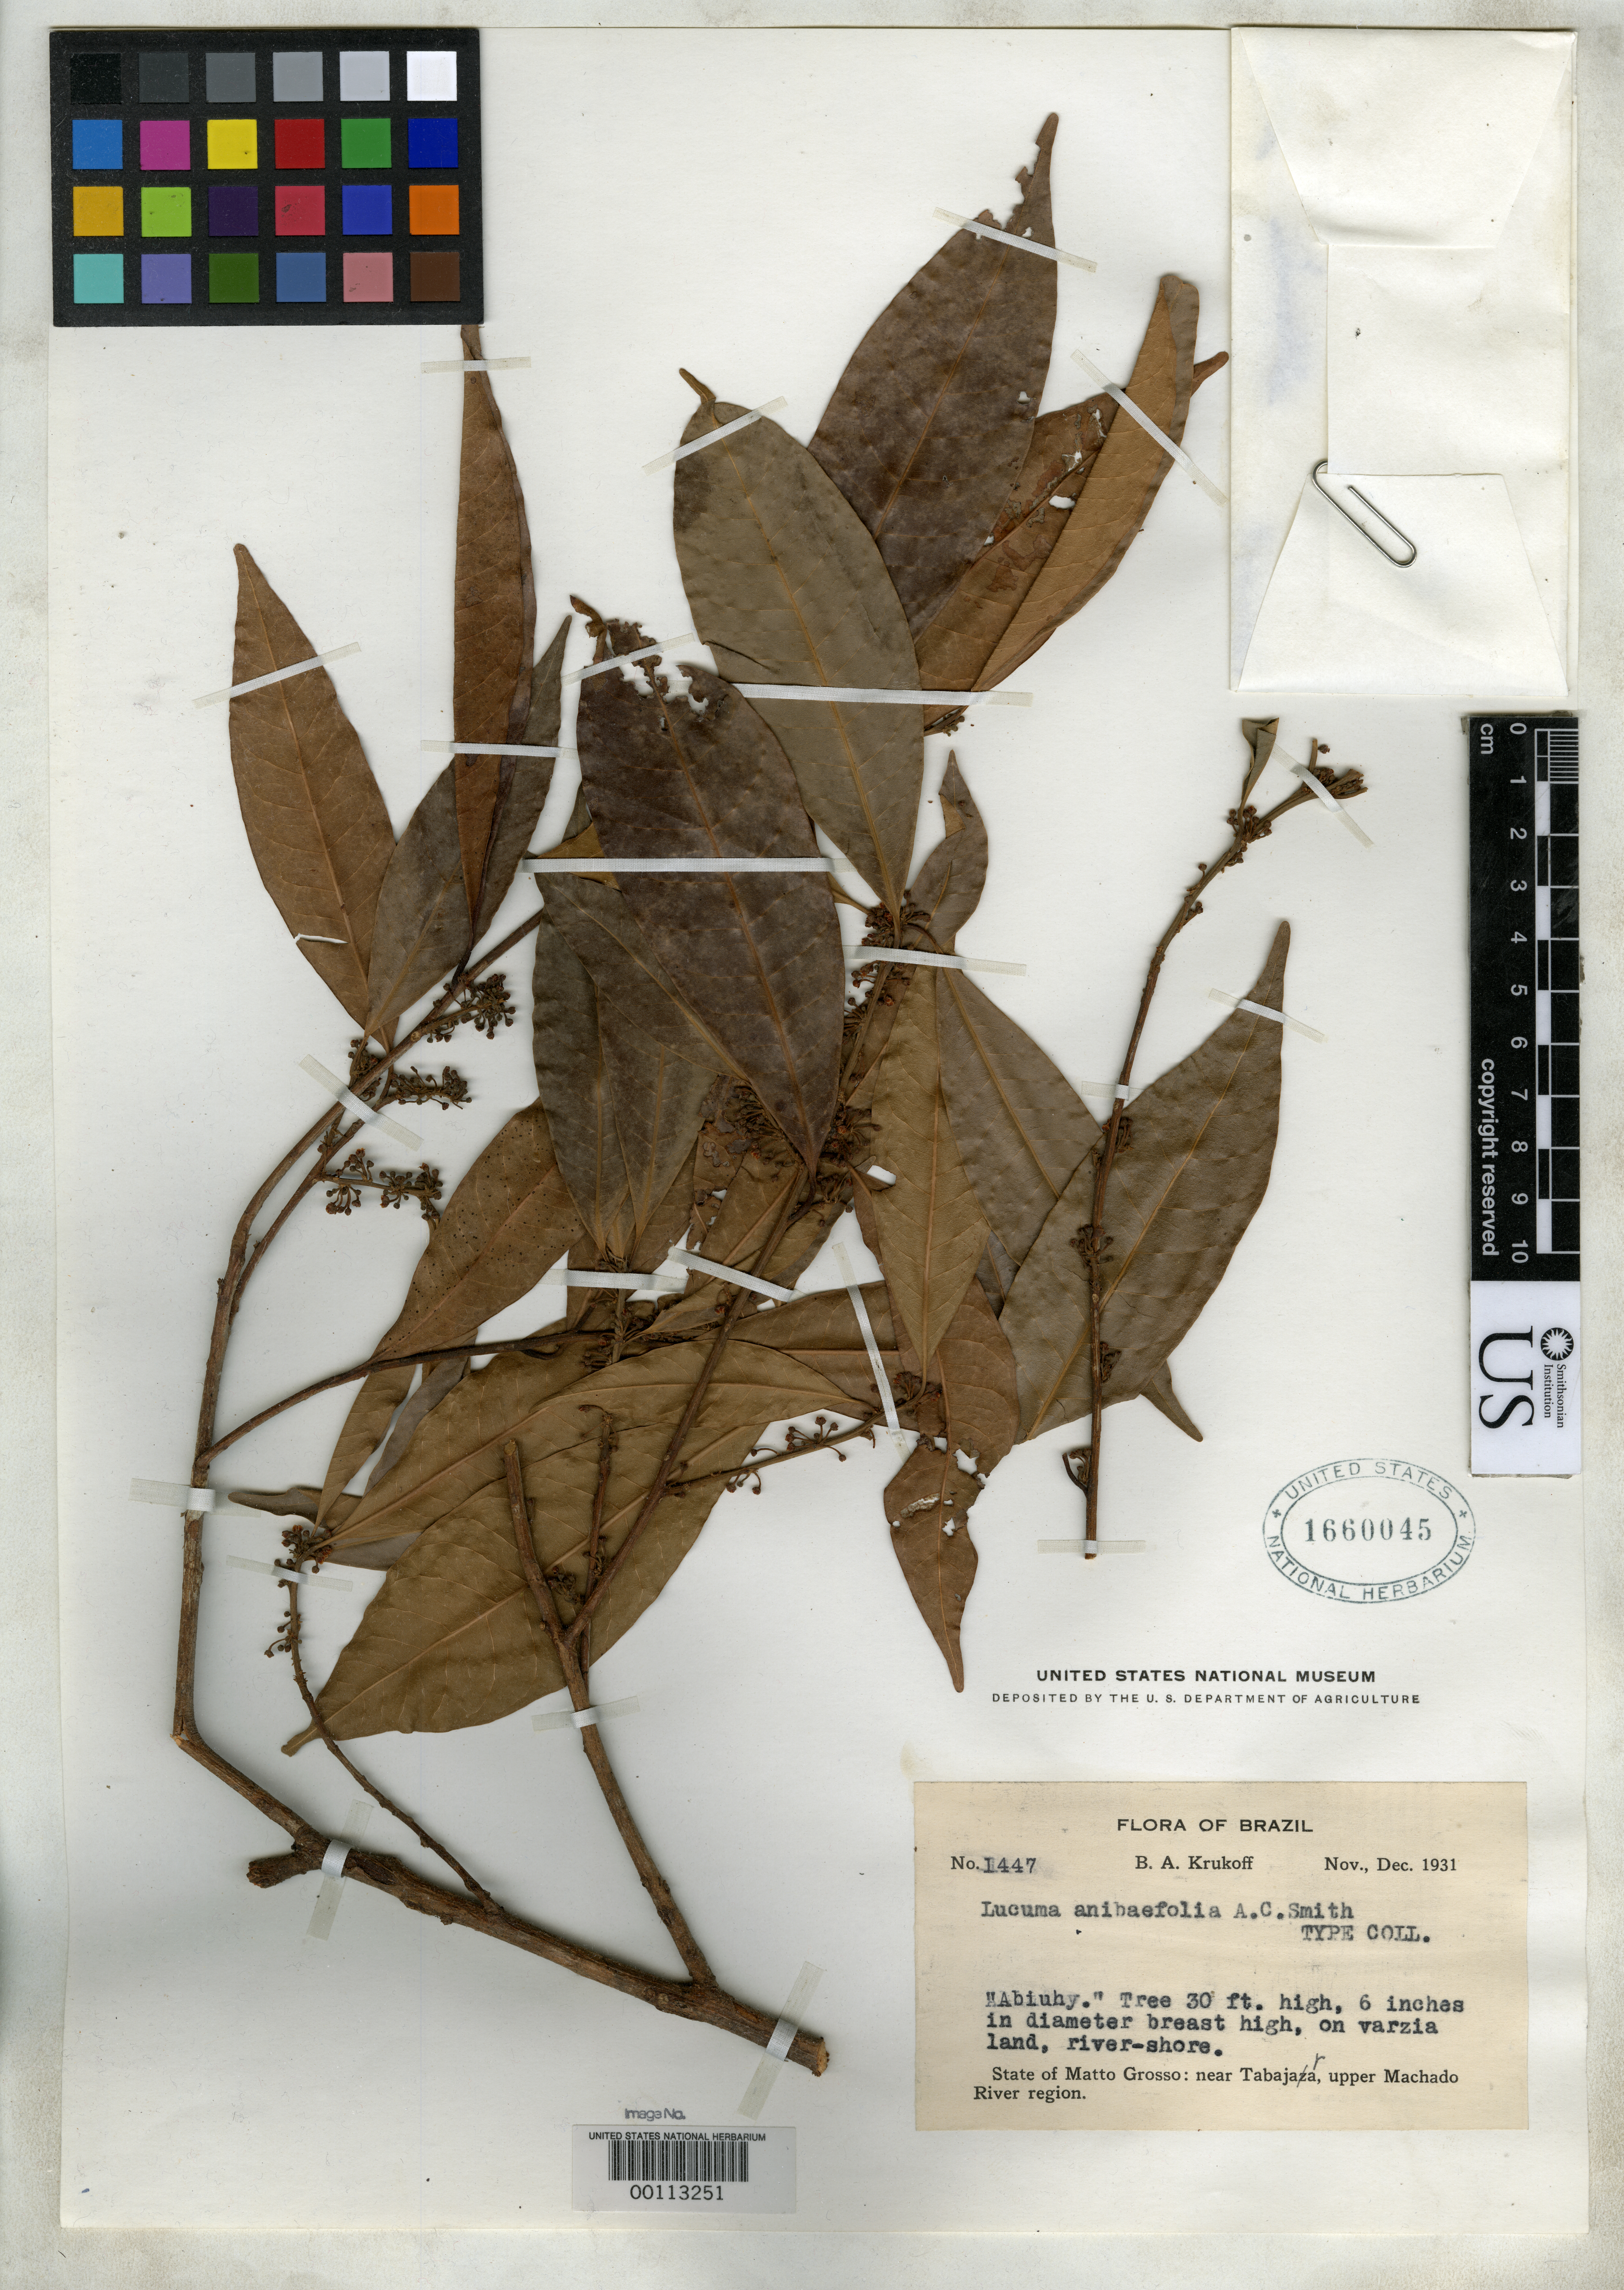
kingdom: Plantae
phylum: Tracheophyta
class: Magnoliopsida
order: Ericales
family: Sapotaceae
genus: Lucuma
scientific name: Lucuma anibifolia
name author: A.C. Sm.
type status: Isotype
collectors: B. A. Krukoff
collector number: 1447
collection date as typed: Nov 1931 to -- Dec 1931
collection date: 1931-11/1931-12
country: Brazil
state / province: Mato Grosso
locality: Near Tabajara, upper Machado River region.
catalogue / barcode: US 1660045